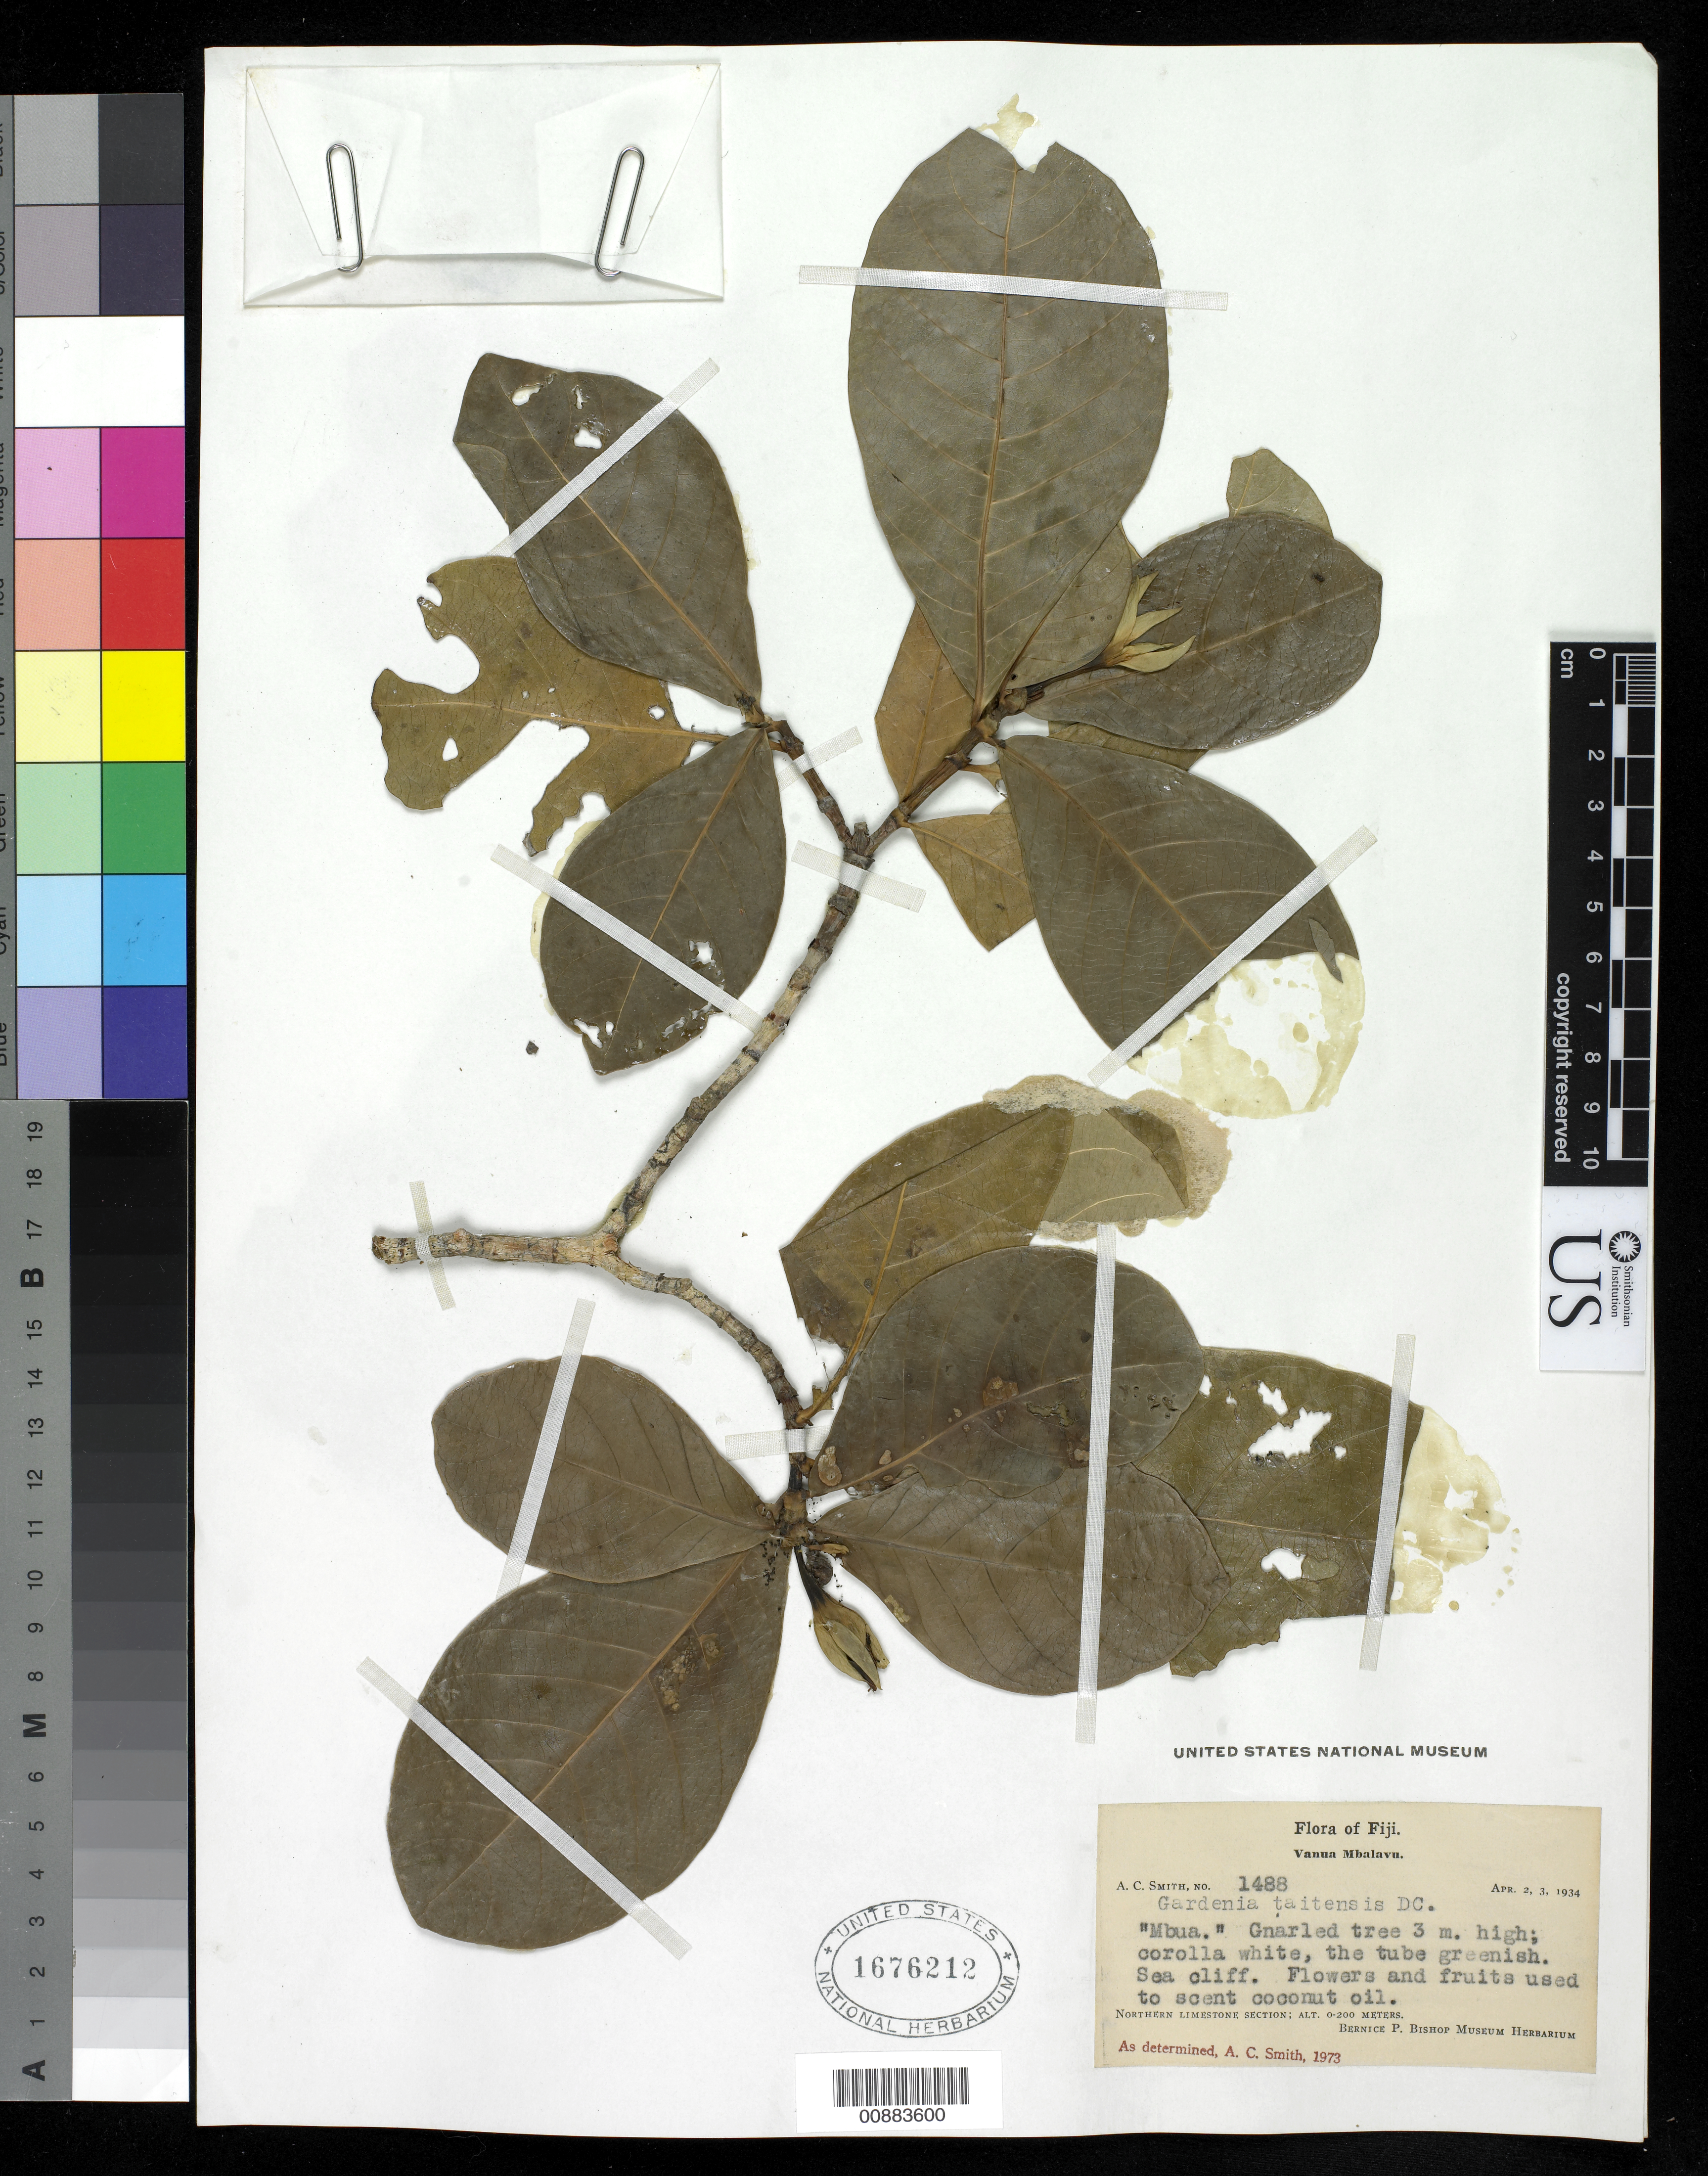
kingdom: Plantae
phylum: Tracheophyta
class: Magnoliopsida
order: Gentianales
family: Rubiaceae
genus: Gardenia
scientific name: Gardenia taitensis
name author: DC.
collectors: C. A. Smith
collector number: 1488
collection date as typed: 02 Apr 1934 to 03 Apr 1934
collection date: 1934-04-02/1934-04-03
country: Fiji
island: Vanua Levu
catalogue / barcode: US 1676212